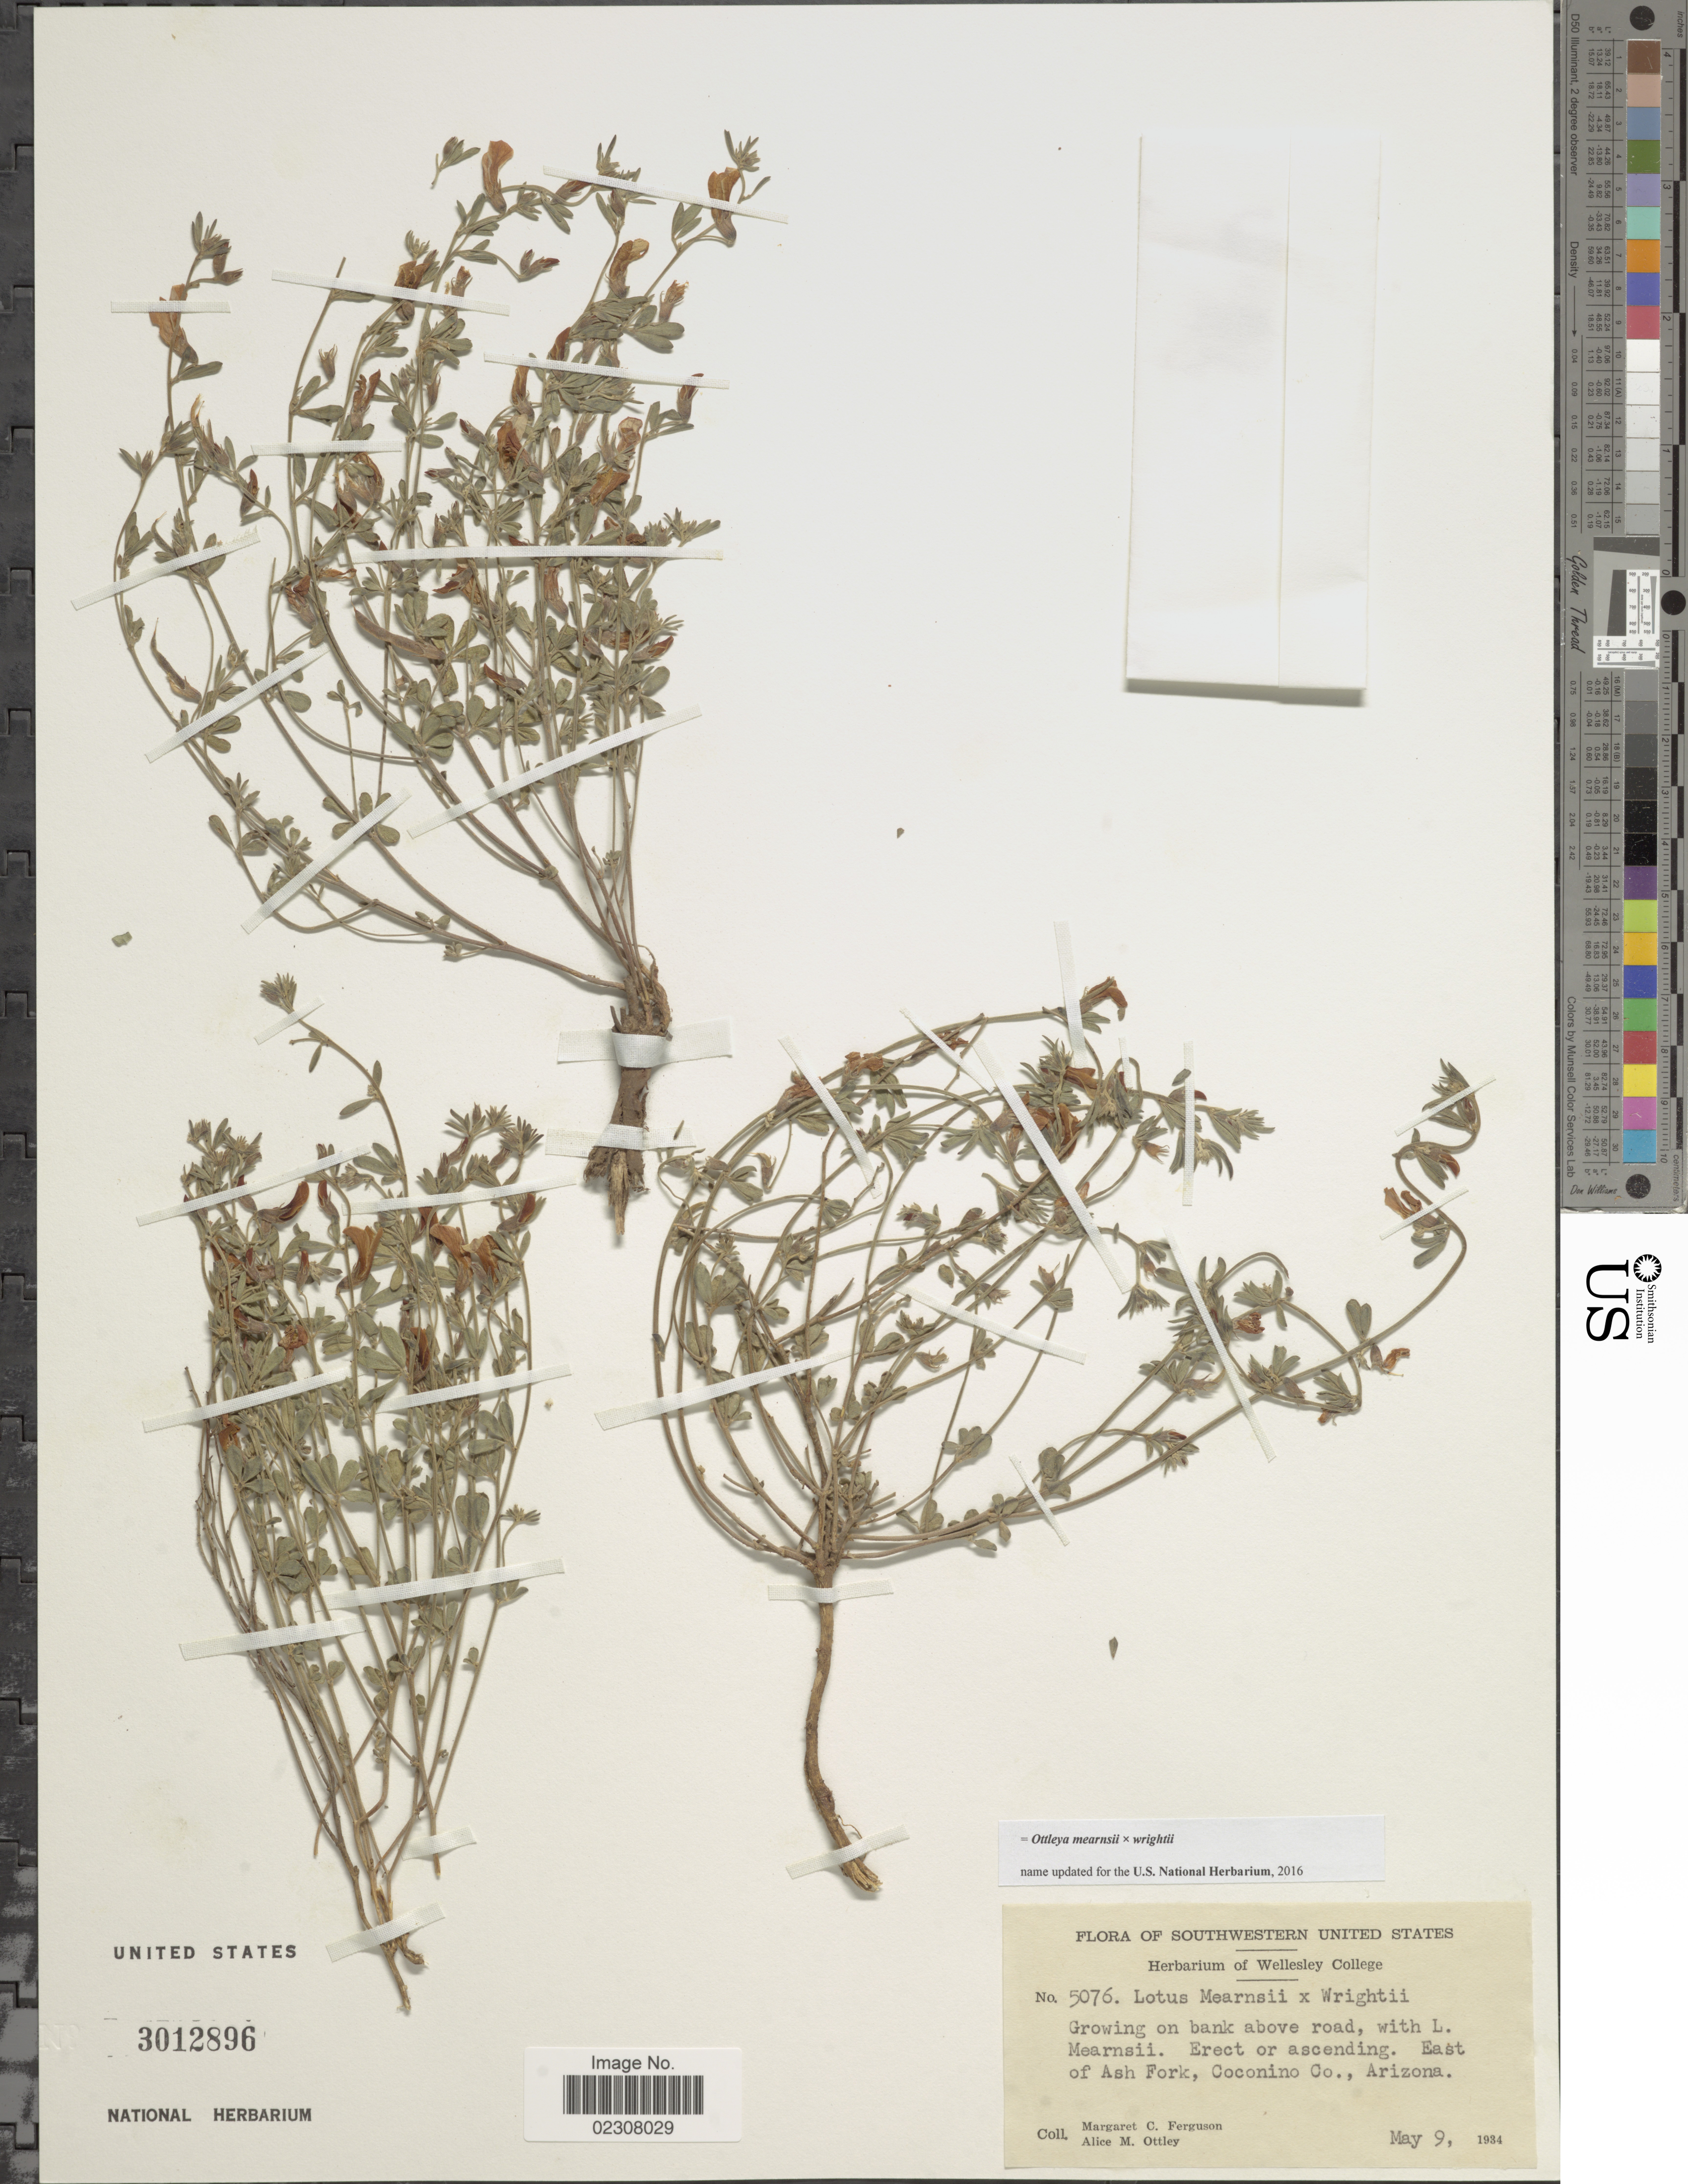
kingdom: Plantae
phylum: Tracheophyta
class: Magnoliopsida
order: Fabales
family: Fabaceae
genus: Ottleya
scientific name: Ottleya mearnsii x O. wrightii (A. Gray) D.D. Sokoloff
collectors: M. Ferguson & A. M. Ottley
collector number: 5076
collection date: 1934-05-09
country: United States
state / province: Arizona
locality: Southwestern United States, Growing on bank above road, East of Ash Fork, Oconino Co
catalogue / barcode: US 3012896